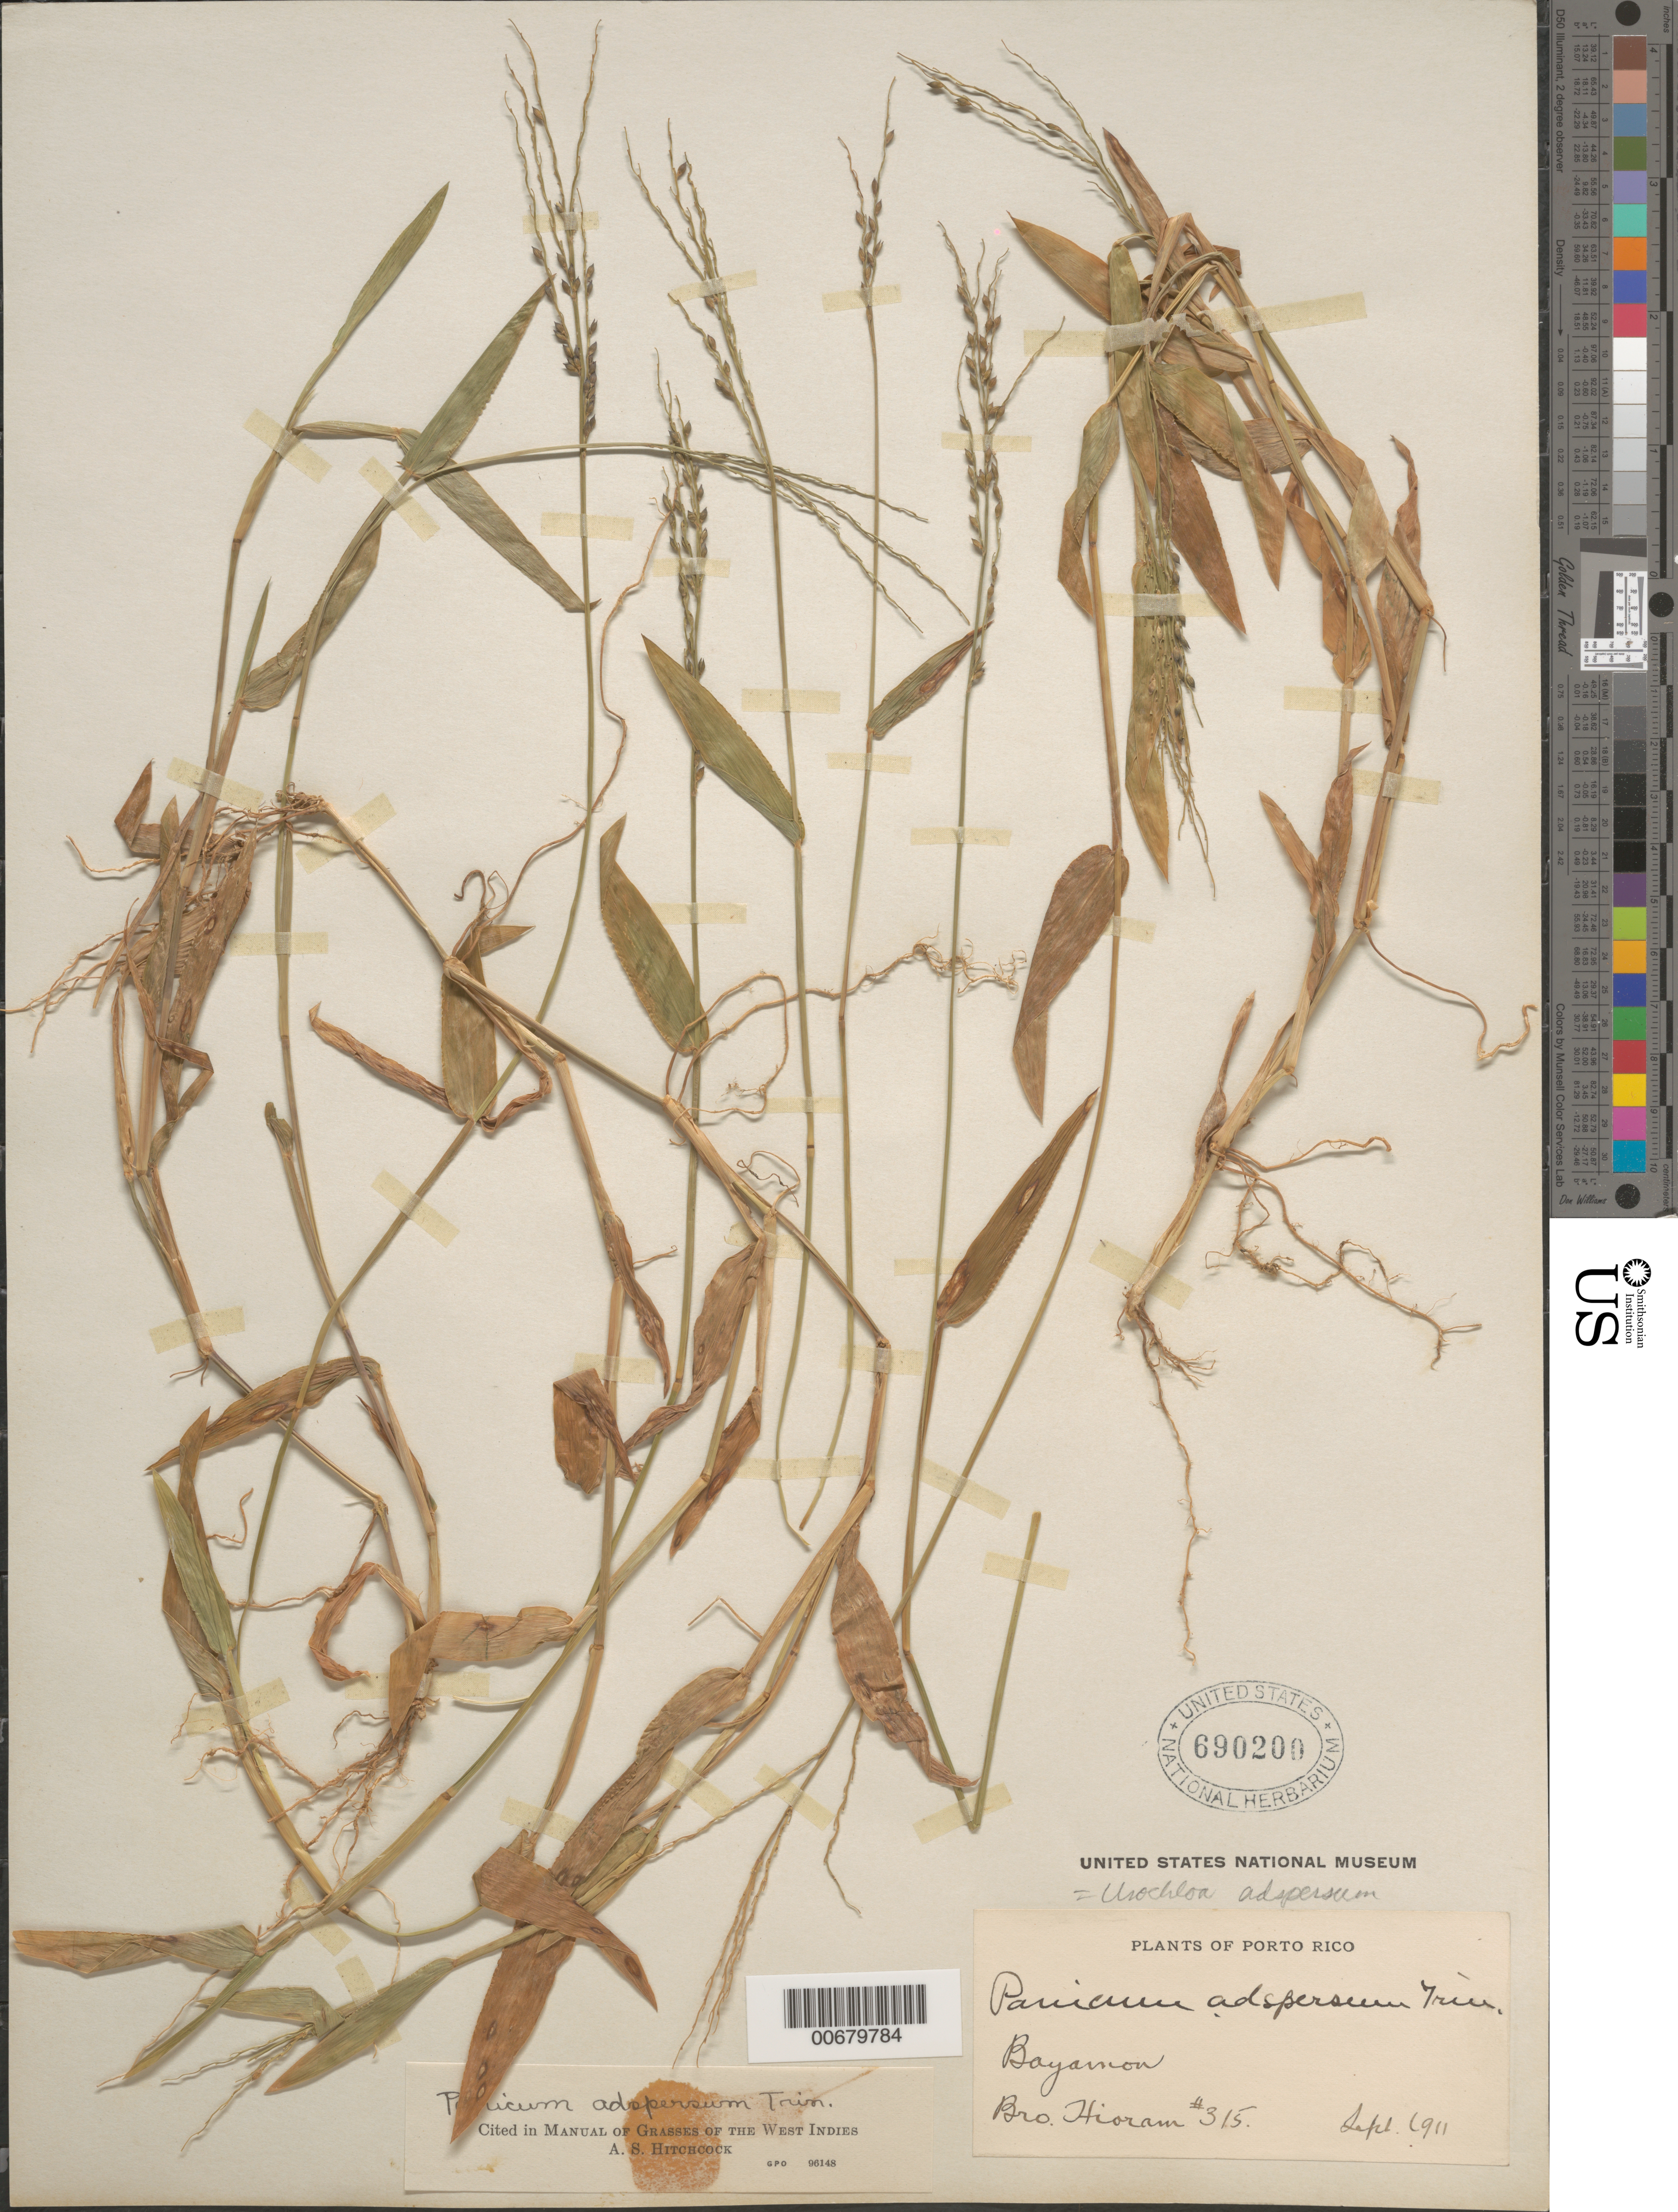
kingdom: Plantae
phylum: Tracheophyta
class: Liliopsida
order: Poales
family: Poaceae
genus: Urochloa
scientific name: Urochloa adspersa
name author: (Trin.) R.D. Webster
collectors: Bro. Hioram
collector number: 315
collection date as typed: Sep 1911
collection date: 1911-09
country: Puerto Rico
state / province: Bayamón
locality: Bayamon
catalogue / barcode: US 690200